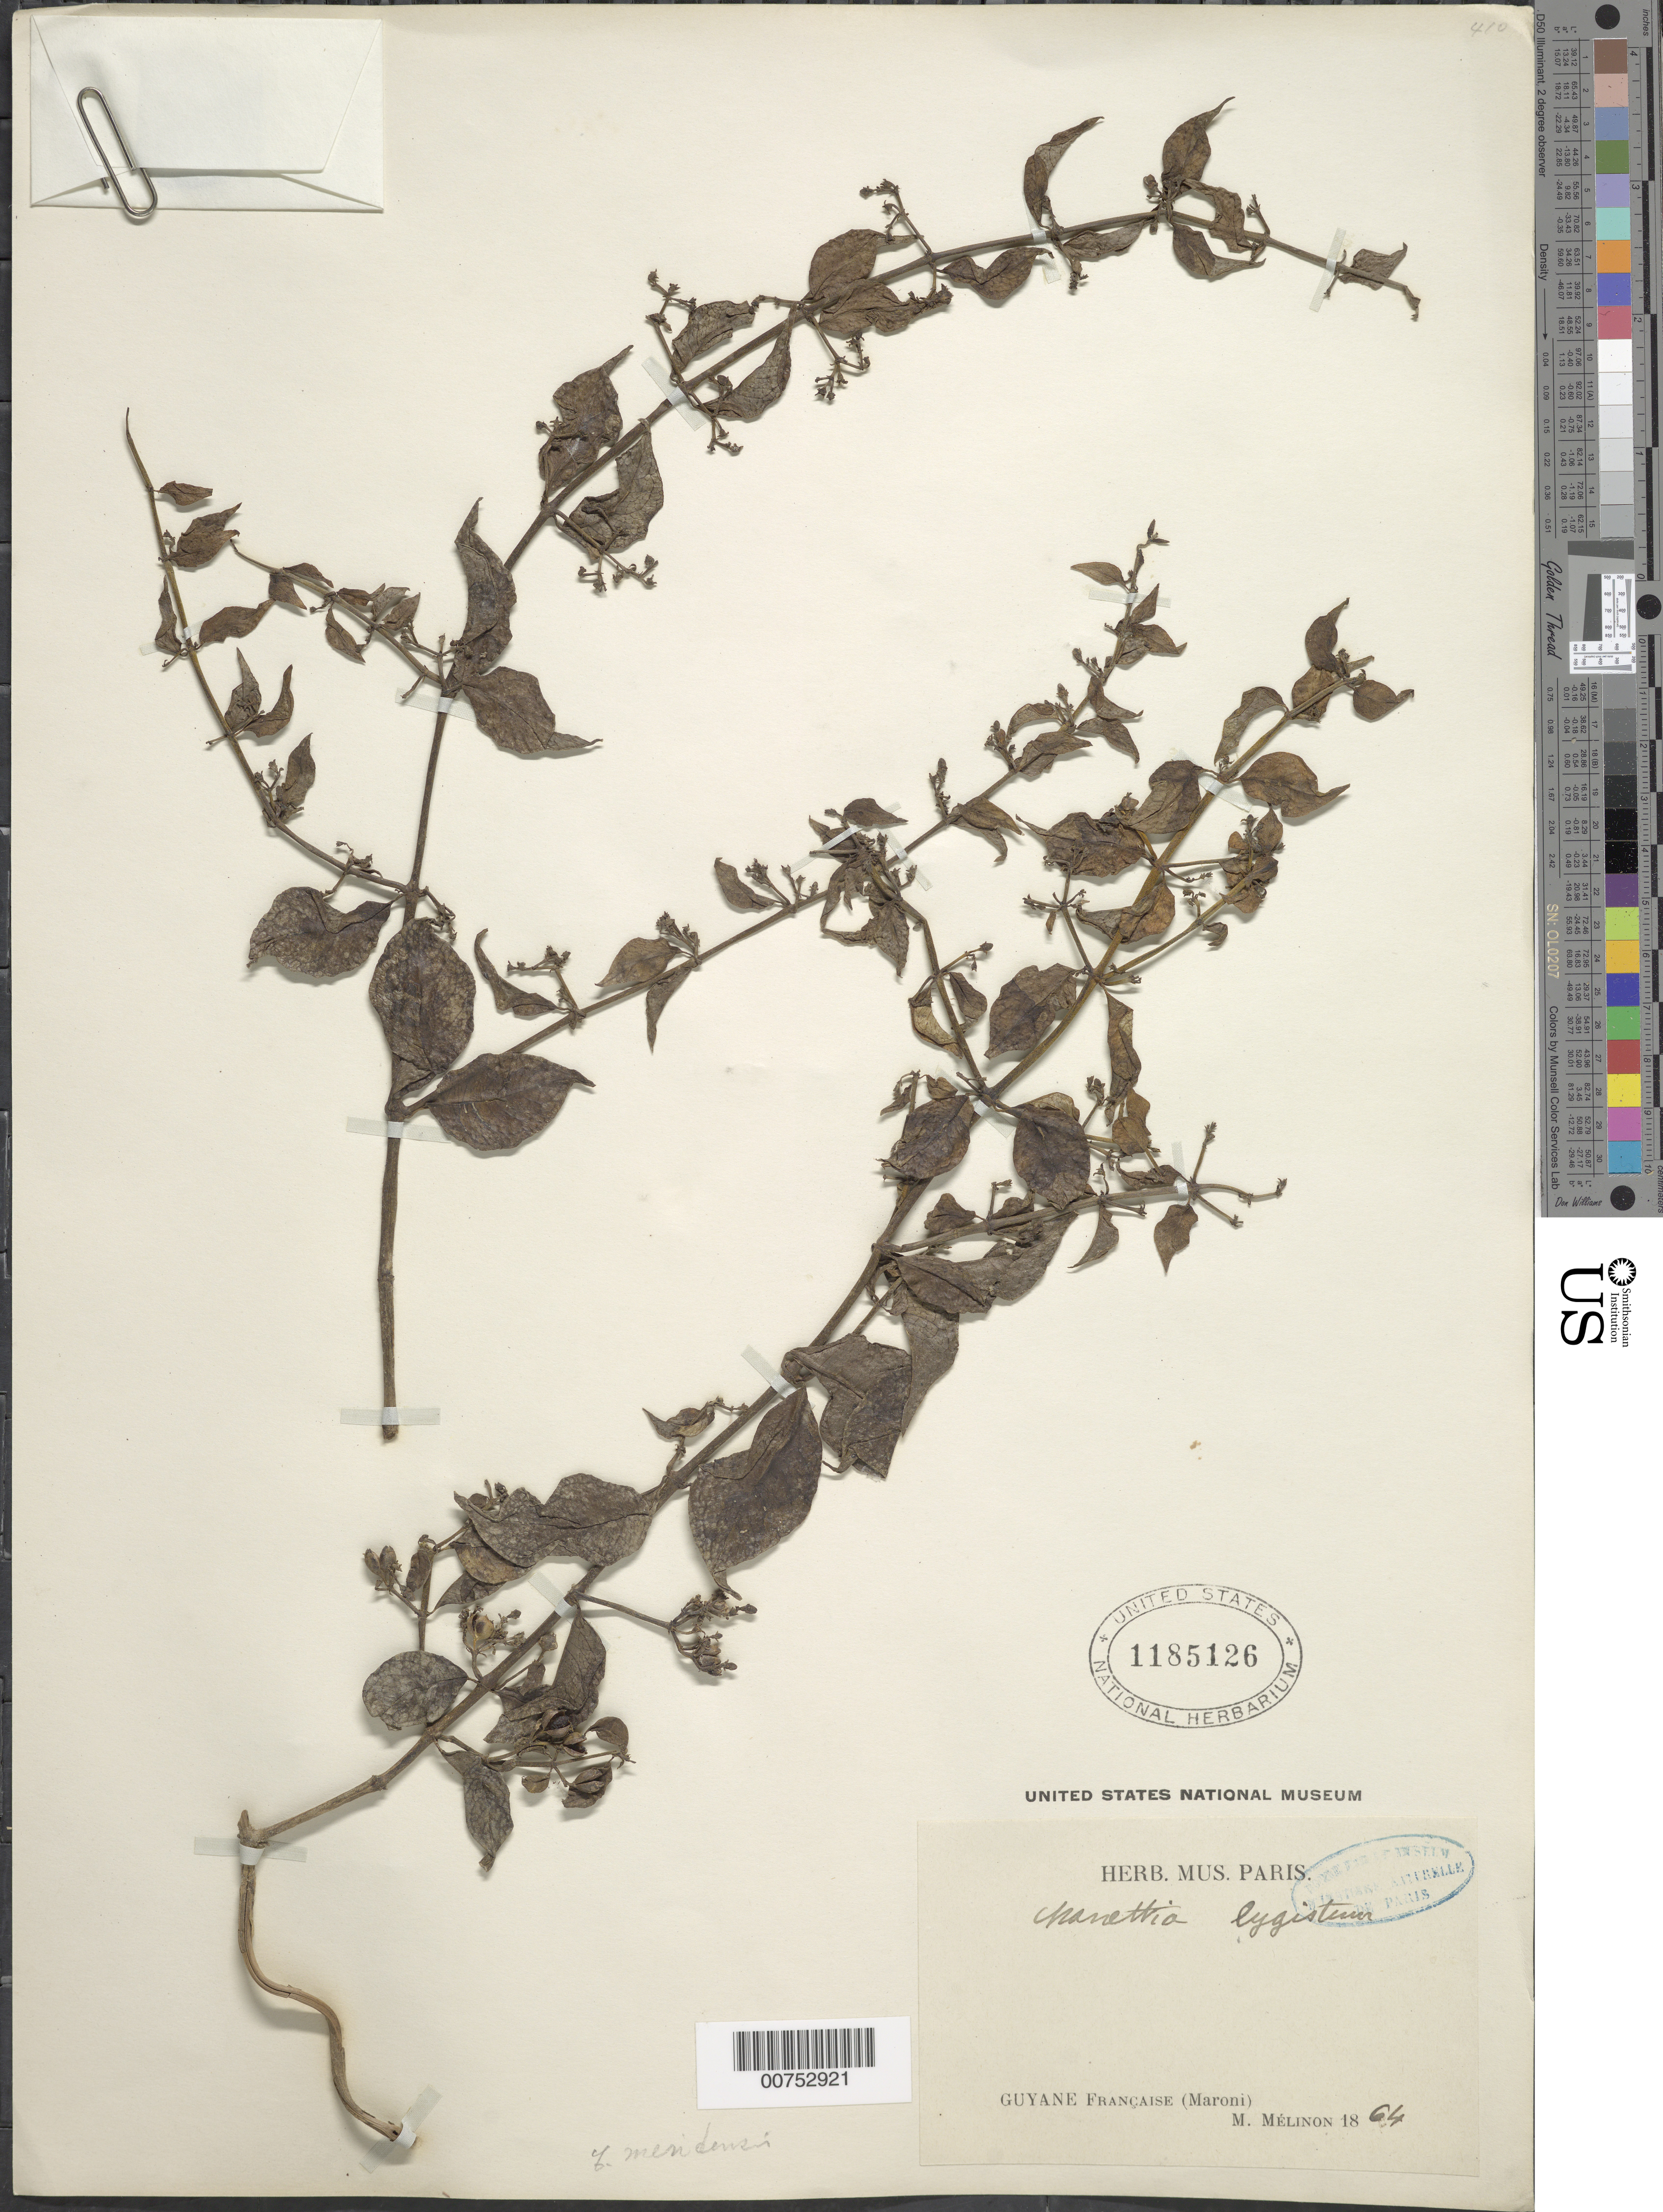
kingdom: Plantae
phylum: Tracheophyta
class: Magnoliopsida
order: Gentianales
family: Rubiaceae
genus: Manettia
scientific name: Manettia lygistum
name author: (L.) Sw.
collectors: E. Mélinon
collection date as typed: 1964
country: French Guiana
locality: Maroni R.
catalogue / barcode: US 1185126